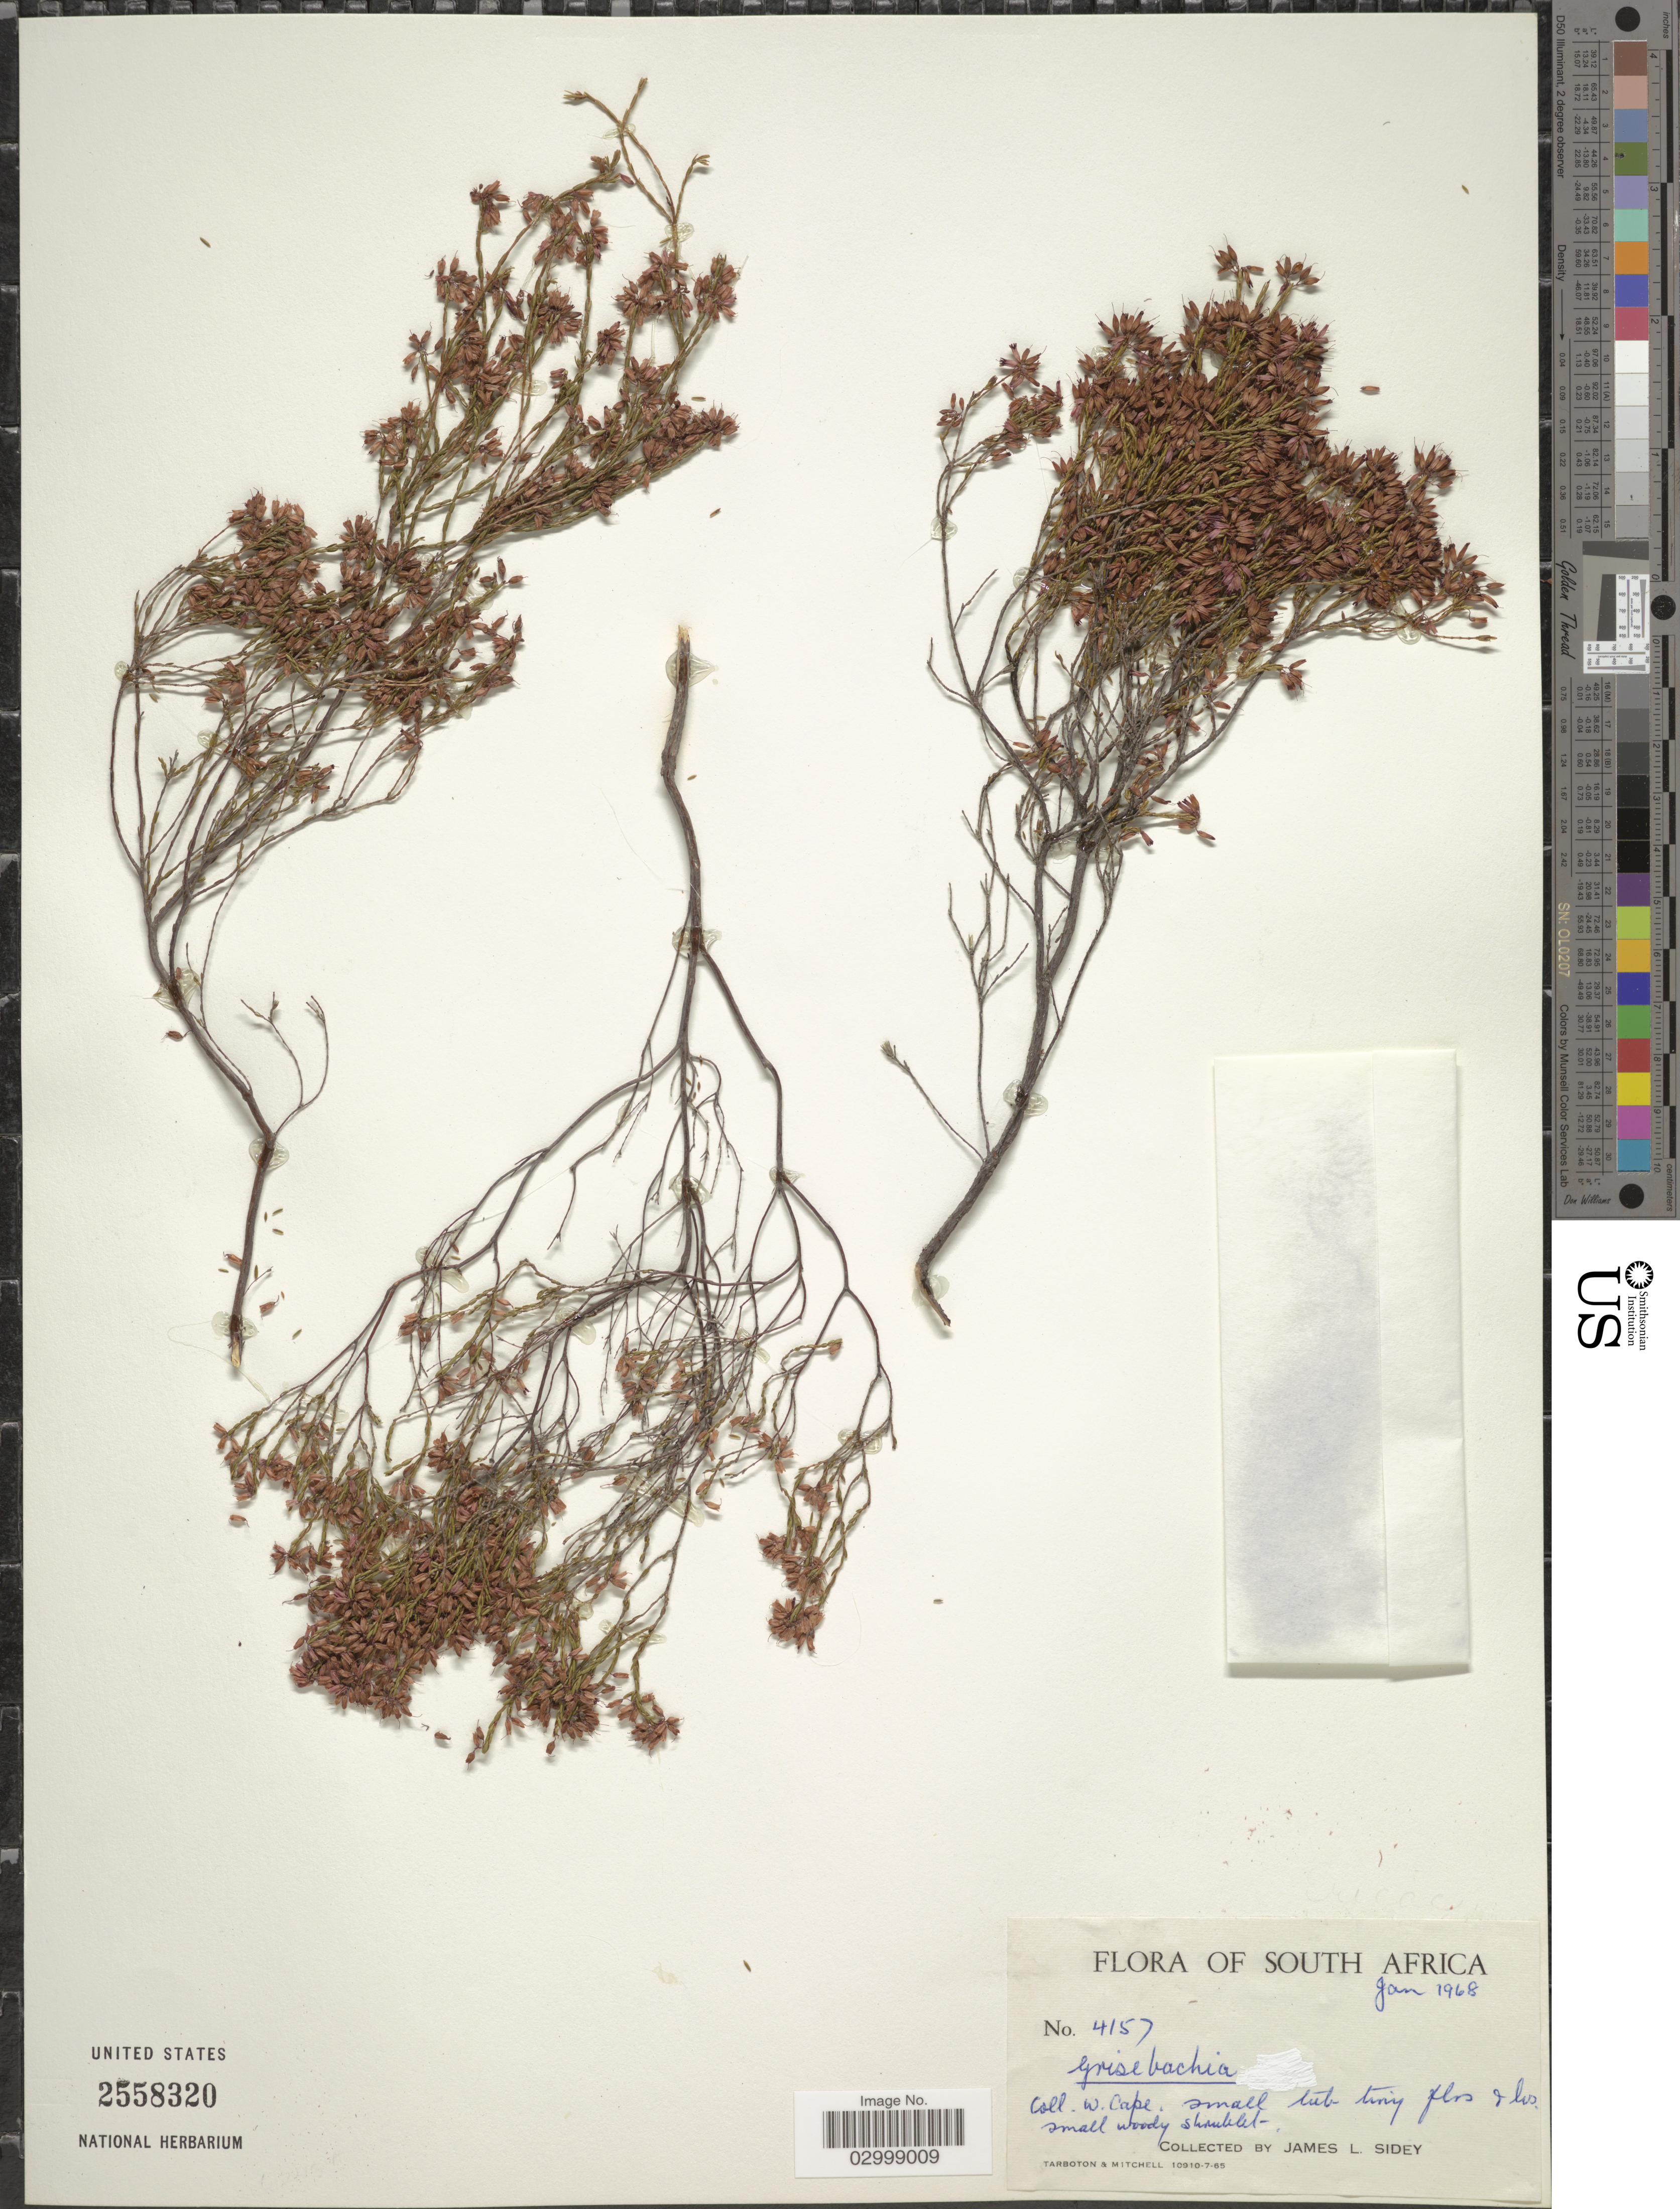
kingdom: Plantae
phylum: Tracheophyta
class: Magnoliopsida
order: Ericales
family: Ericaceae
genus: Erica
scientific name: Erica sp.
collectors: J. L. Sidey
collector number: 4157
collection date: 1968-01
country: South Africa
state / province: Western Cape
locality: W. Cape.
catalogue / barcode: US 2558320